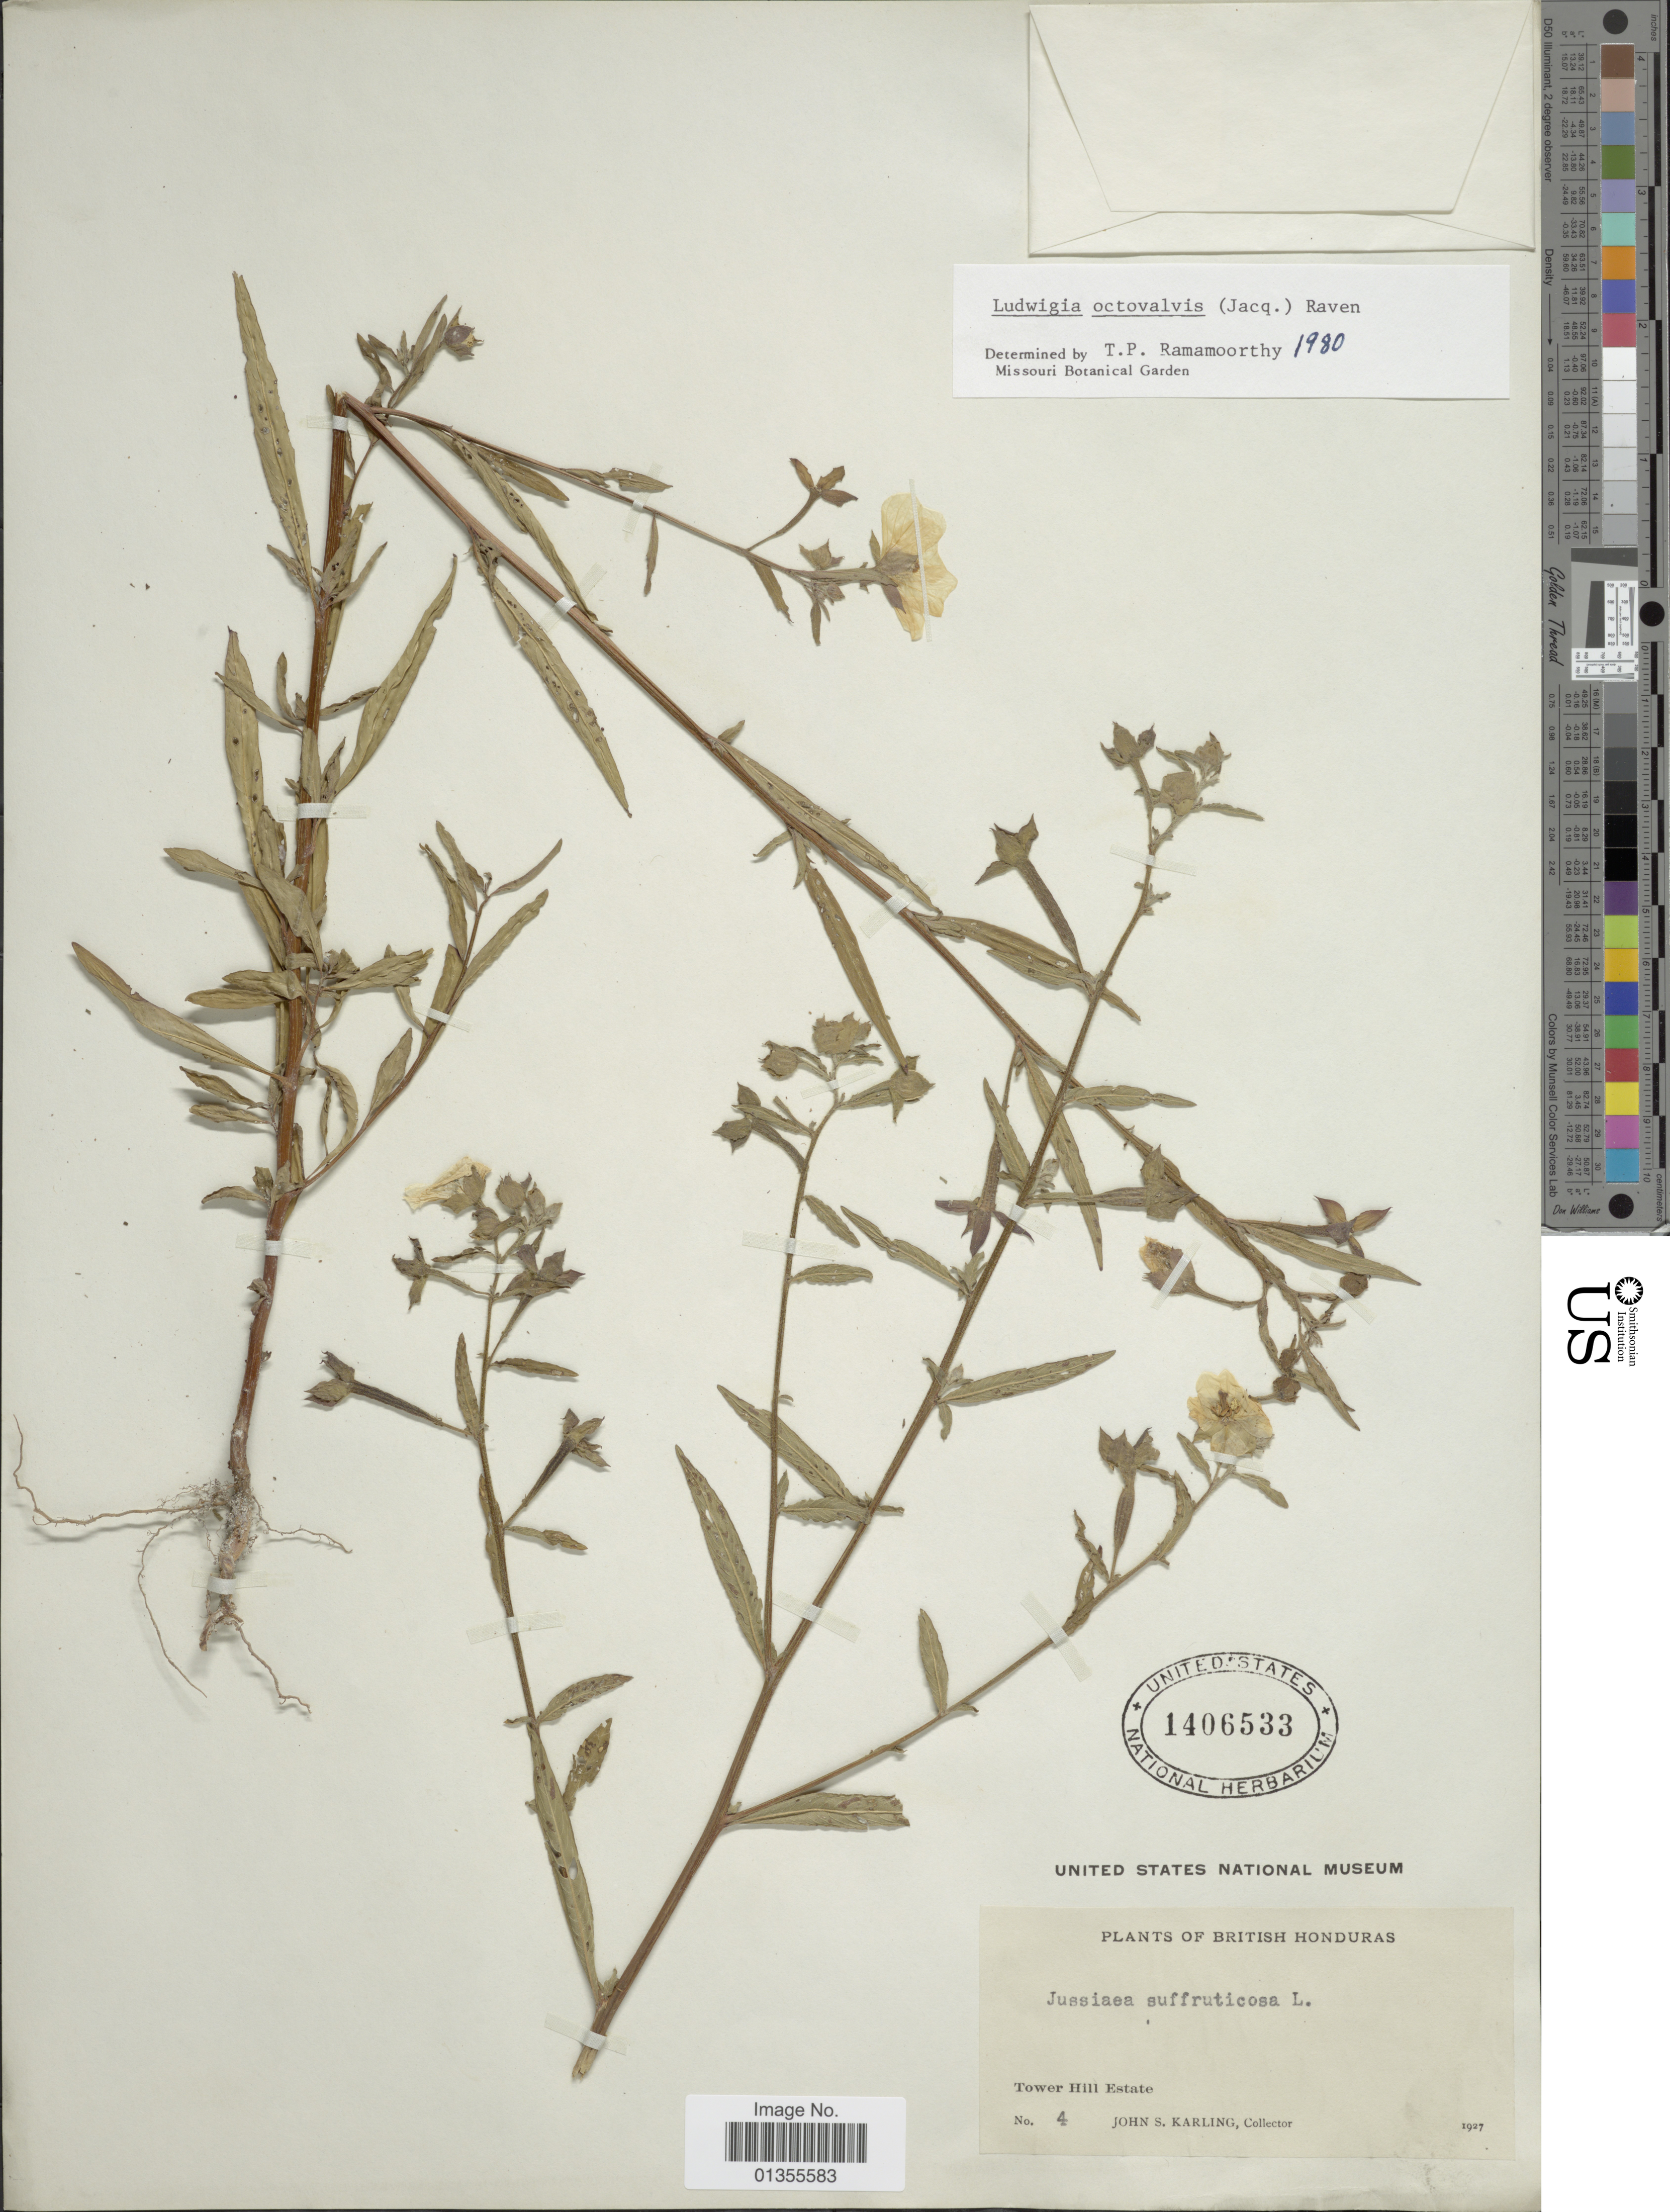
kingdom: Plantae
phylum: Tracheophyta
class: Magnoliopsida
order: Myrtales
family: Onagraceae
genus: Ludwigia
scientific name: Ludwigia octovalvis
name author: (Jacq.) P.H. Raven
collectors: J. Karling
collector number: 4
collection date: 1927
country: Belize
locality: British Honduras. Tower Hill Estate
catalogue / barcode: US 1406533